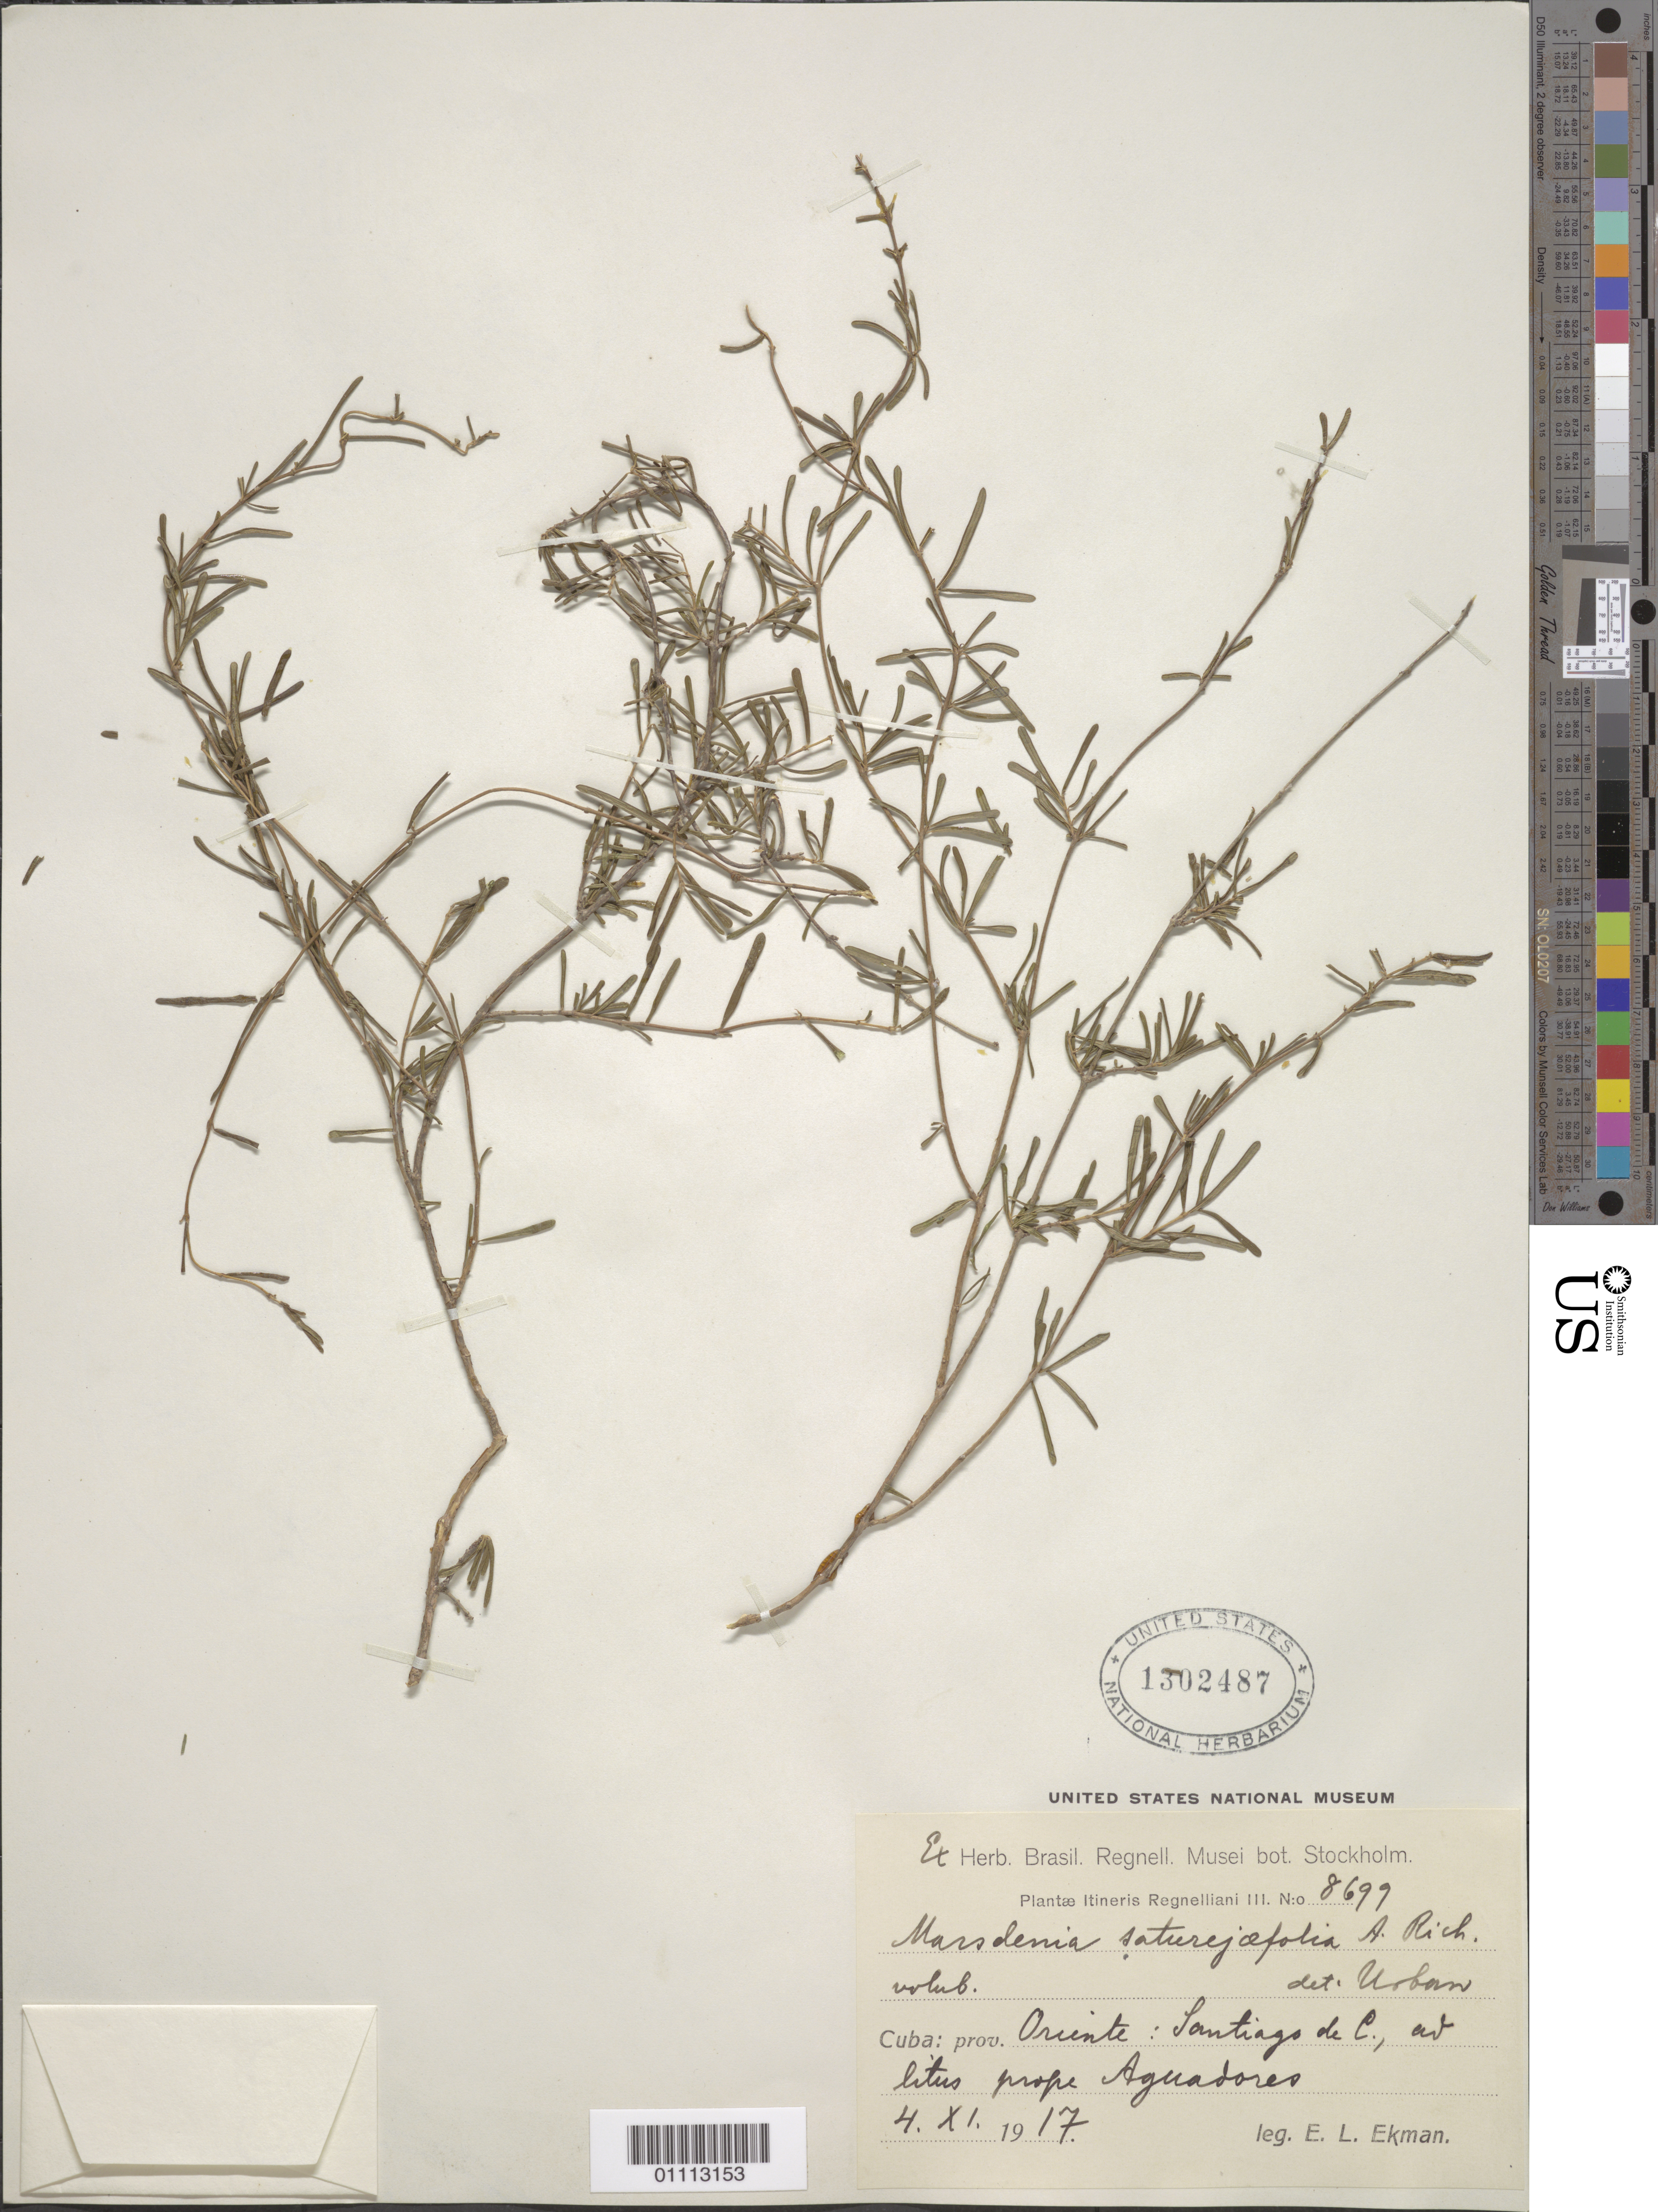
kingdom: Plantae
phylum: Tracheophyta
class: Magnoliopsida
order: Gentianales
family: Apocynaceae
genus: Marsdenia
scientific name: Marsdenia saturejifolia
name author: A. Rich.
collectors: E. L. Ekman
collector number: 8699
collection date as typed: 04 Nov 1917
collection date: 1917-11-04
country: Cuba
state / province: Santiago de Cuba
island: Cuba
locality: Ad litus prope Aguadores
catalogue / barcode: US 1302487